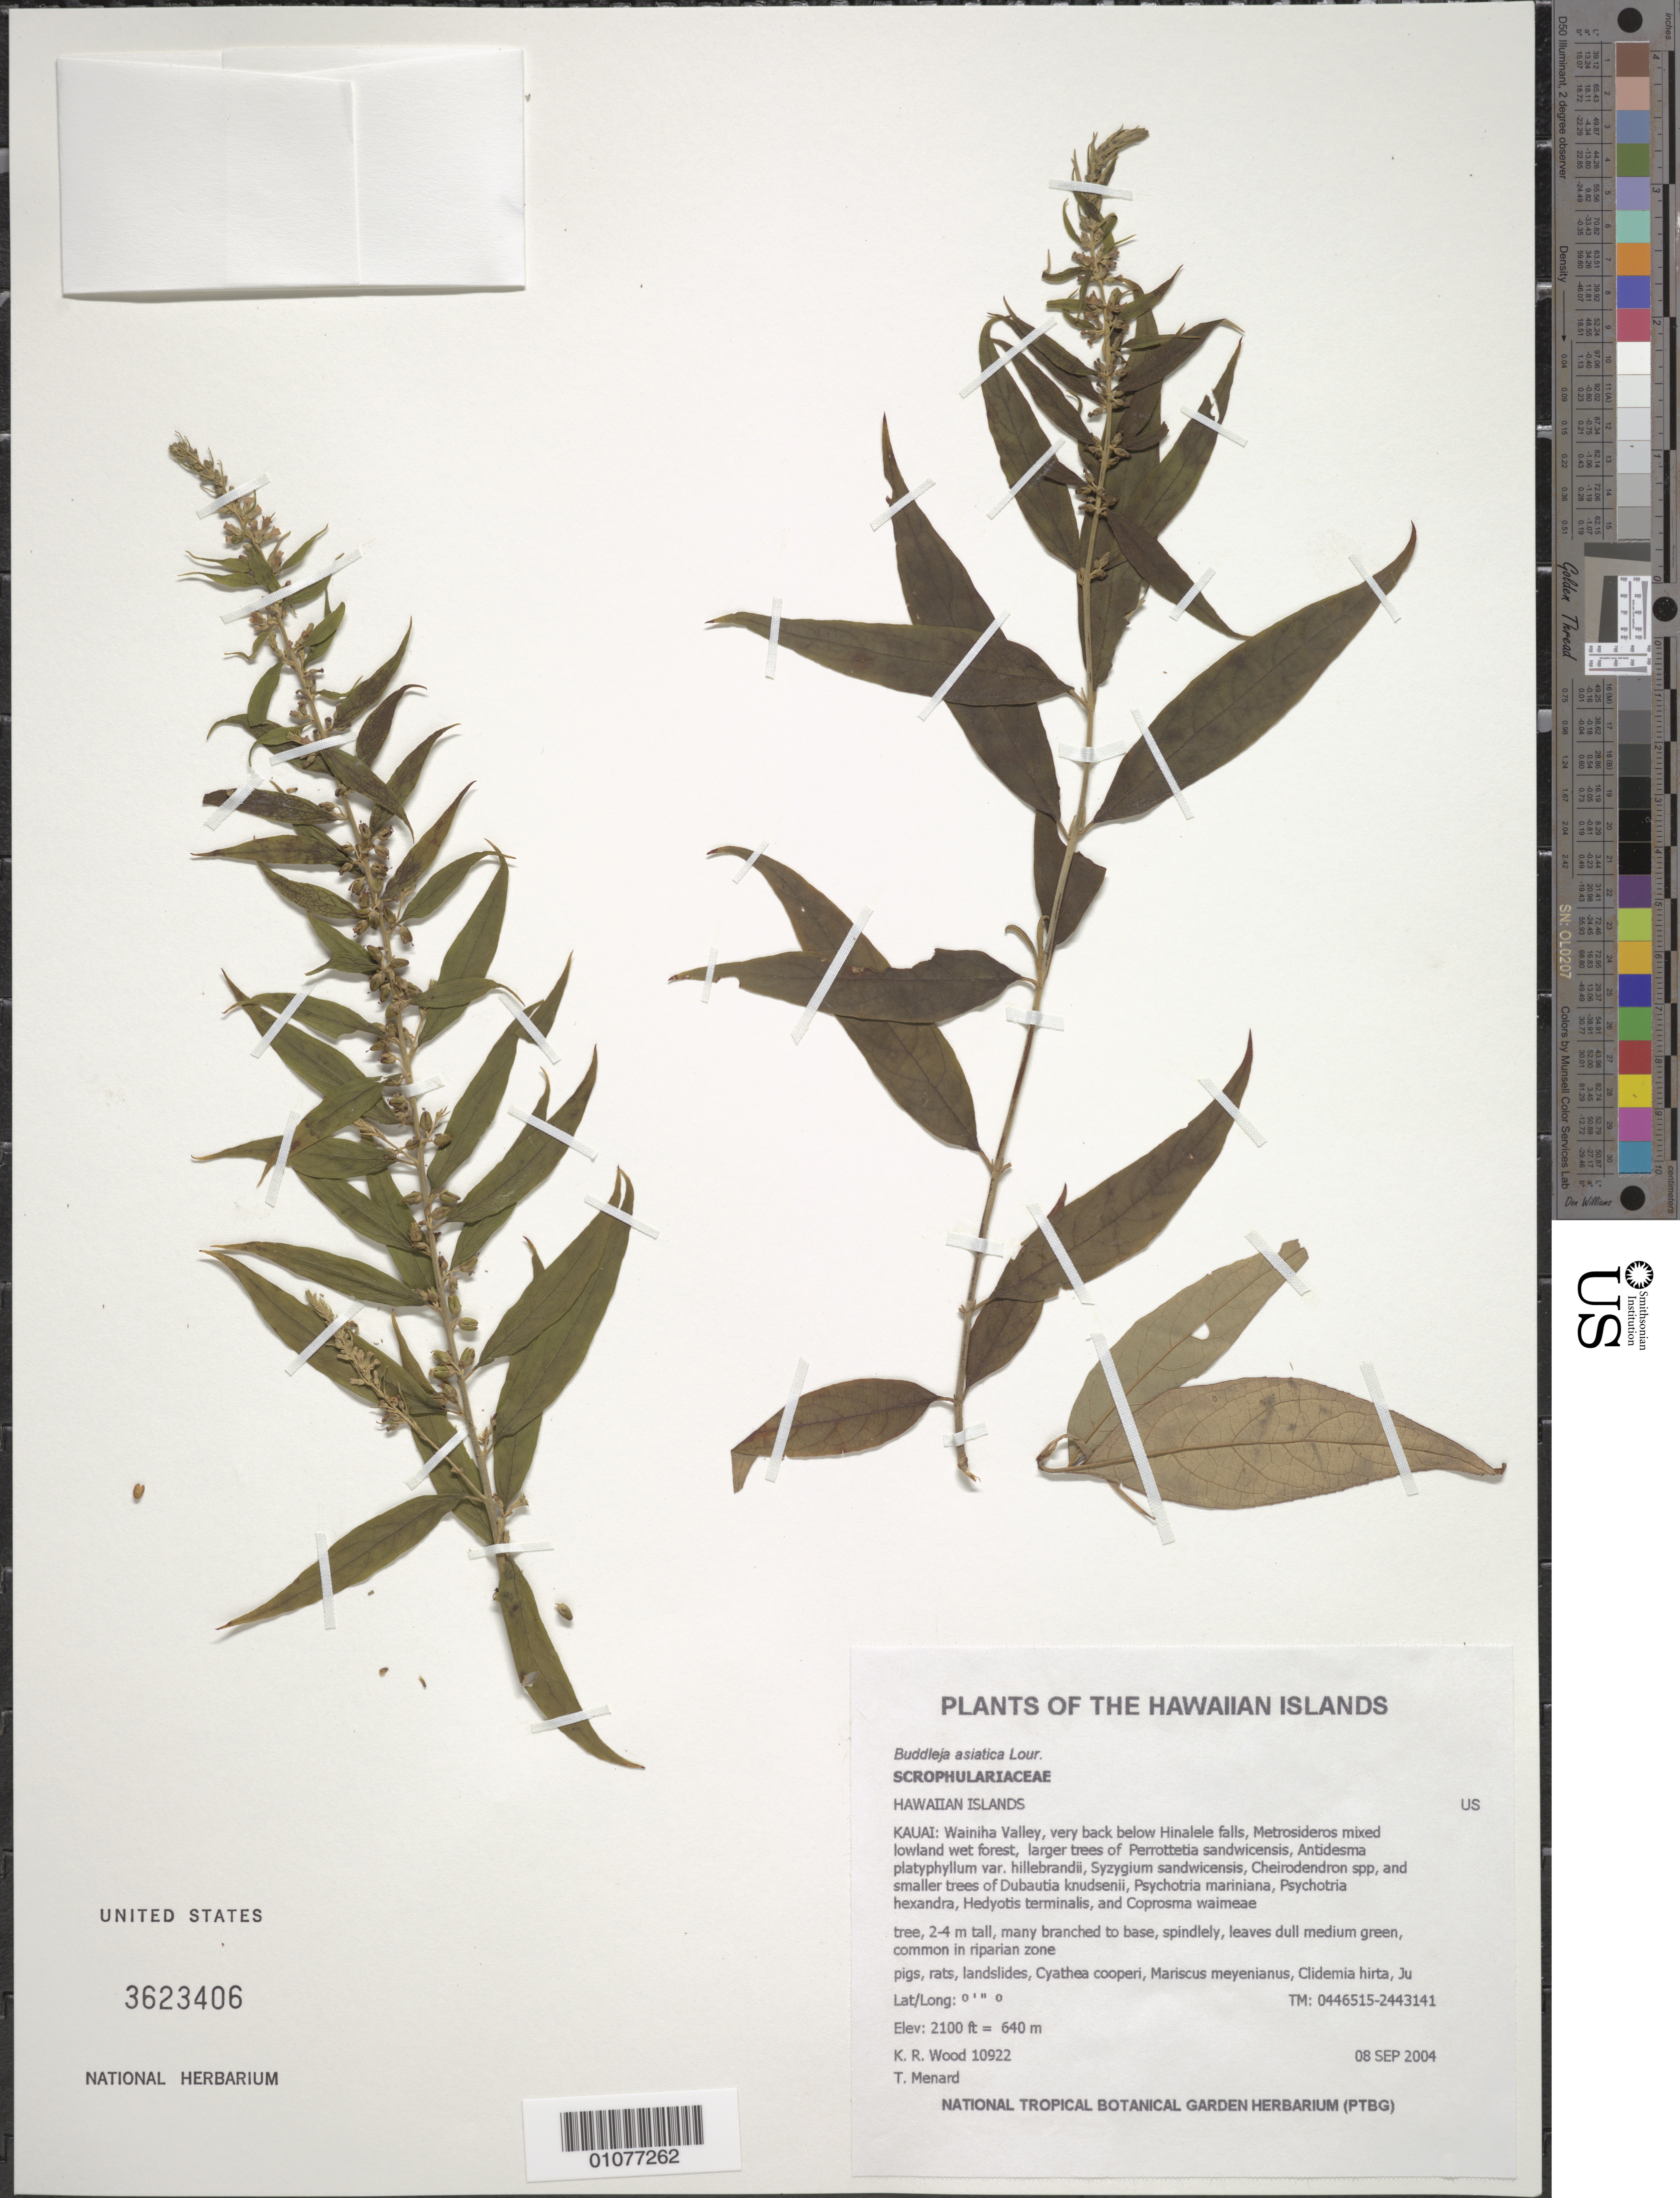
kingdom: Plantae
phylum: Tracheophyta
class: Magnoliopsida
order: Lamiales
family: Scrophulariaceae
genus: Buddleja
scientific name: Buddleja asiatica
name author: Lour.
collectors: K. R. Wood & T. Menard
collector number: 10922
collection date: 2004-09-08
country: United States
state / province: Hawaii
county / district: Kauai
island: Kaua'i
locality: Wainiha Valley, very back below Hinalele falls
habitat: mixed lowland wet forest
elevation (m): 640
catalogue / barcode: US 3623406